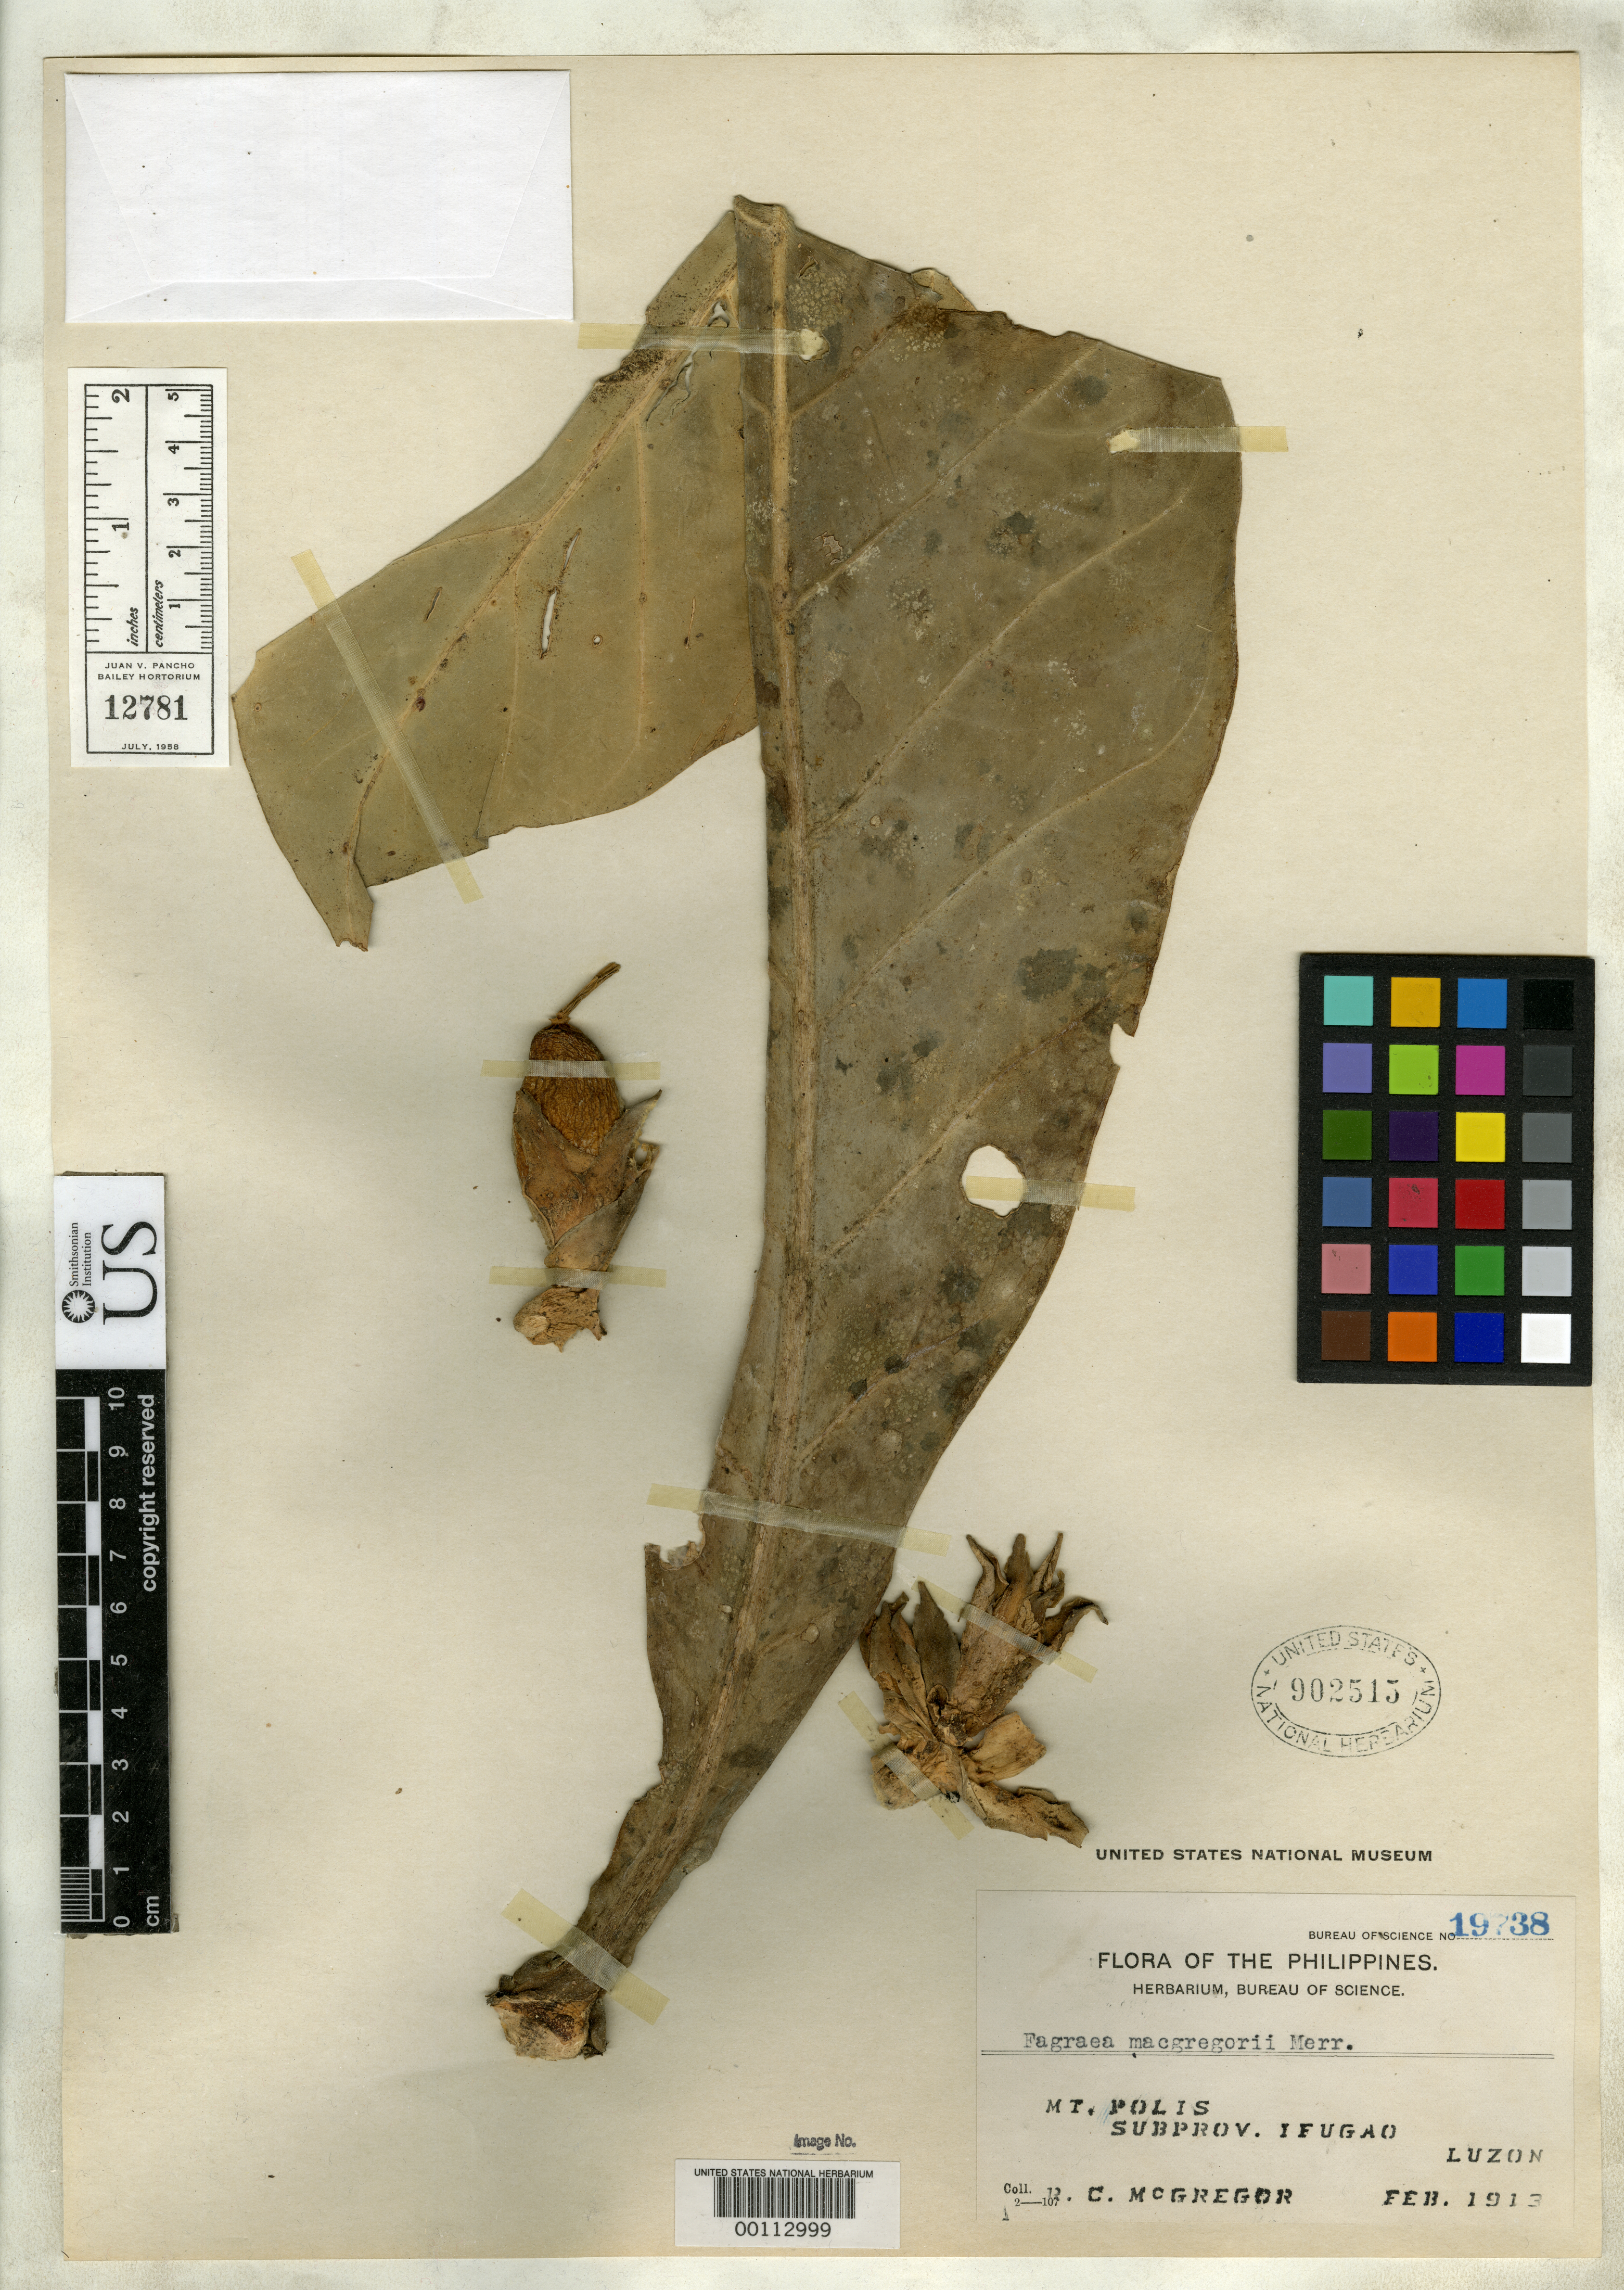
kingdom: Plantae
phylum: Tracheophyta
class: Magnoliopsida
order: Gentianales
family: Gentianaceae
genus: Fagraea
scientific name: Fagraea macgregorii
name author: Merr.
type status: Type Fragment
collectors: R. C. McGregor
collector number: Bur. Sci. 19738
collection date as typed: Feb 1913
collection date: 1913-02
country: Philippines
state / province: Cordillera (Administrative Region)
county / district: Ifugao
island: Luzon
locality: Mt. Polis.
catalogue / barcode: US 902515